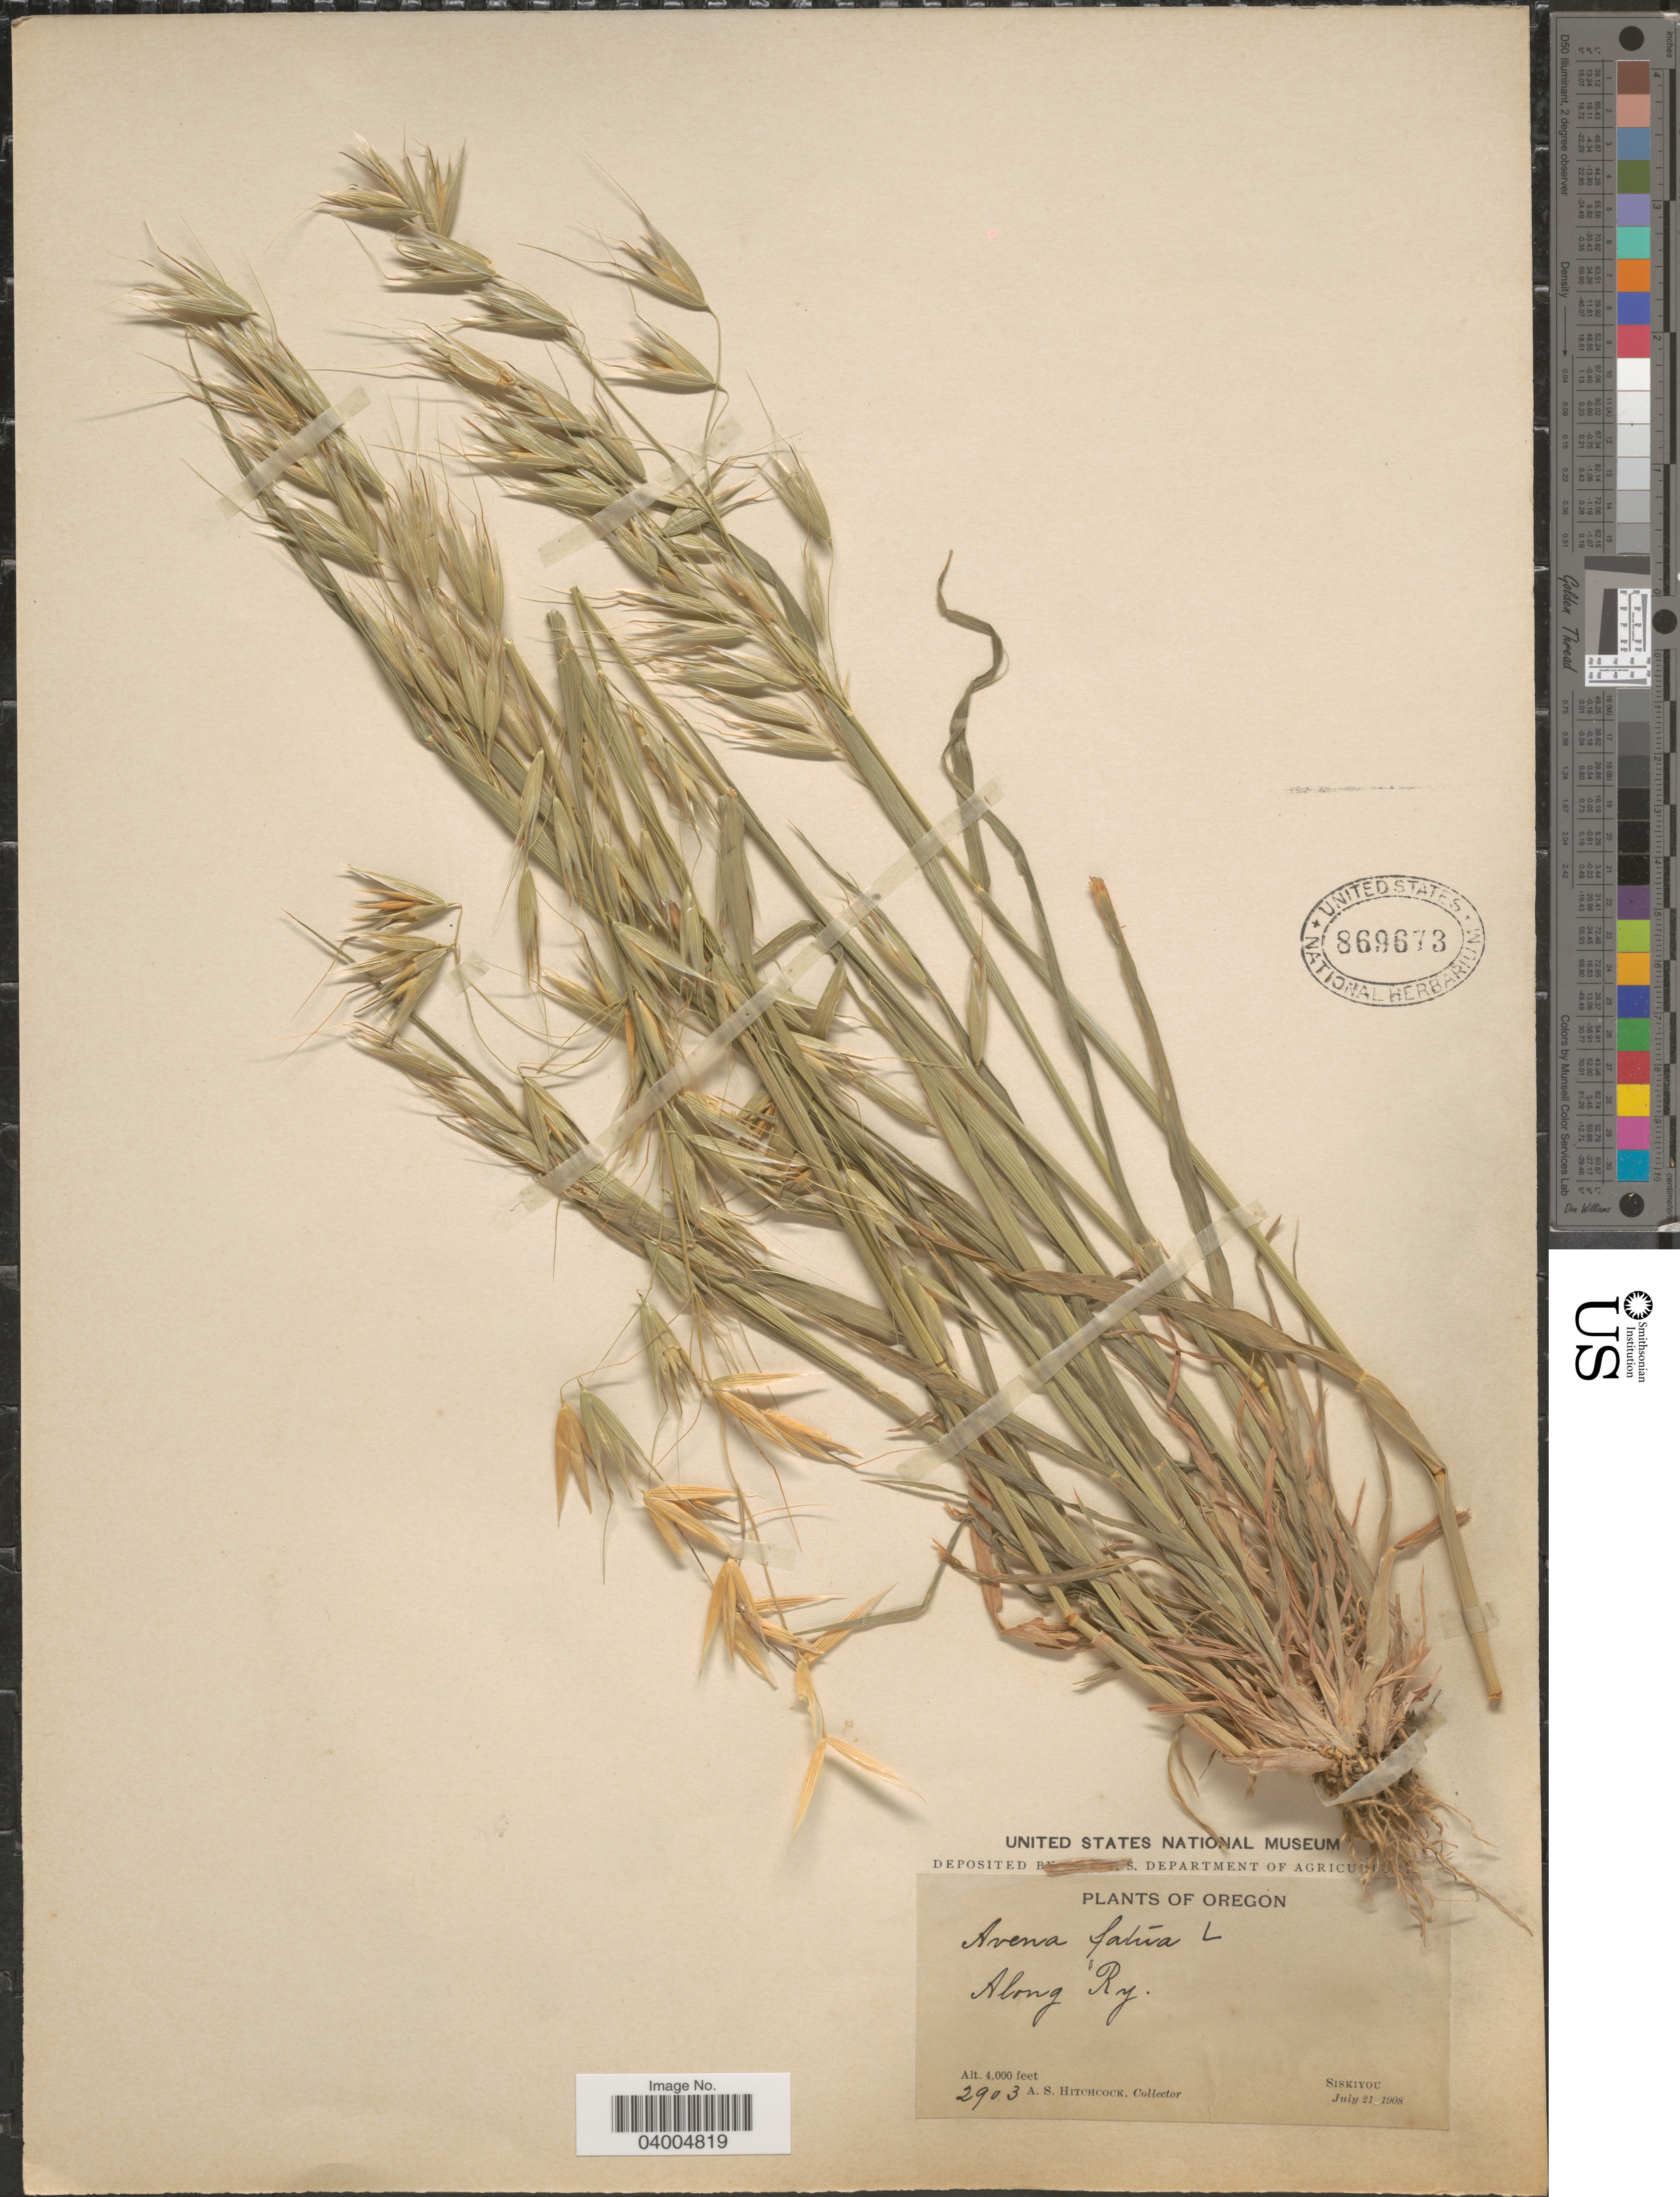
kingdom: Plantae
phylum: Tracheophyta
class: Liliopsida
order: Poales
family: Poaceae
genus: Avena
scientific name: Avena fatua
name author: L.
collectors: A. S. Hitchcock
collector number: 2903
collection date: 1908-07-21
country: United States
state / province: Oregon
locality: Along Ry. Siskiyou.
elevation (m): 1219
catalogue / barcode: US 869673